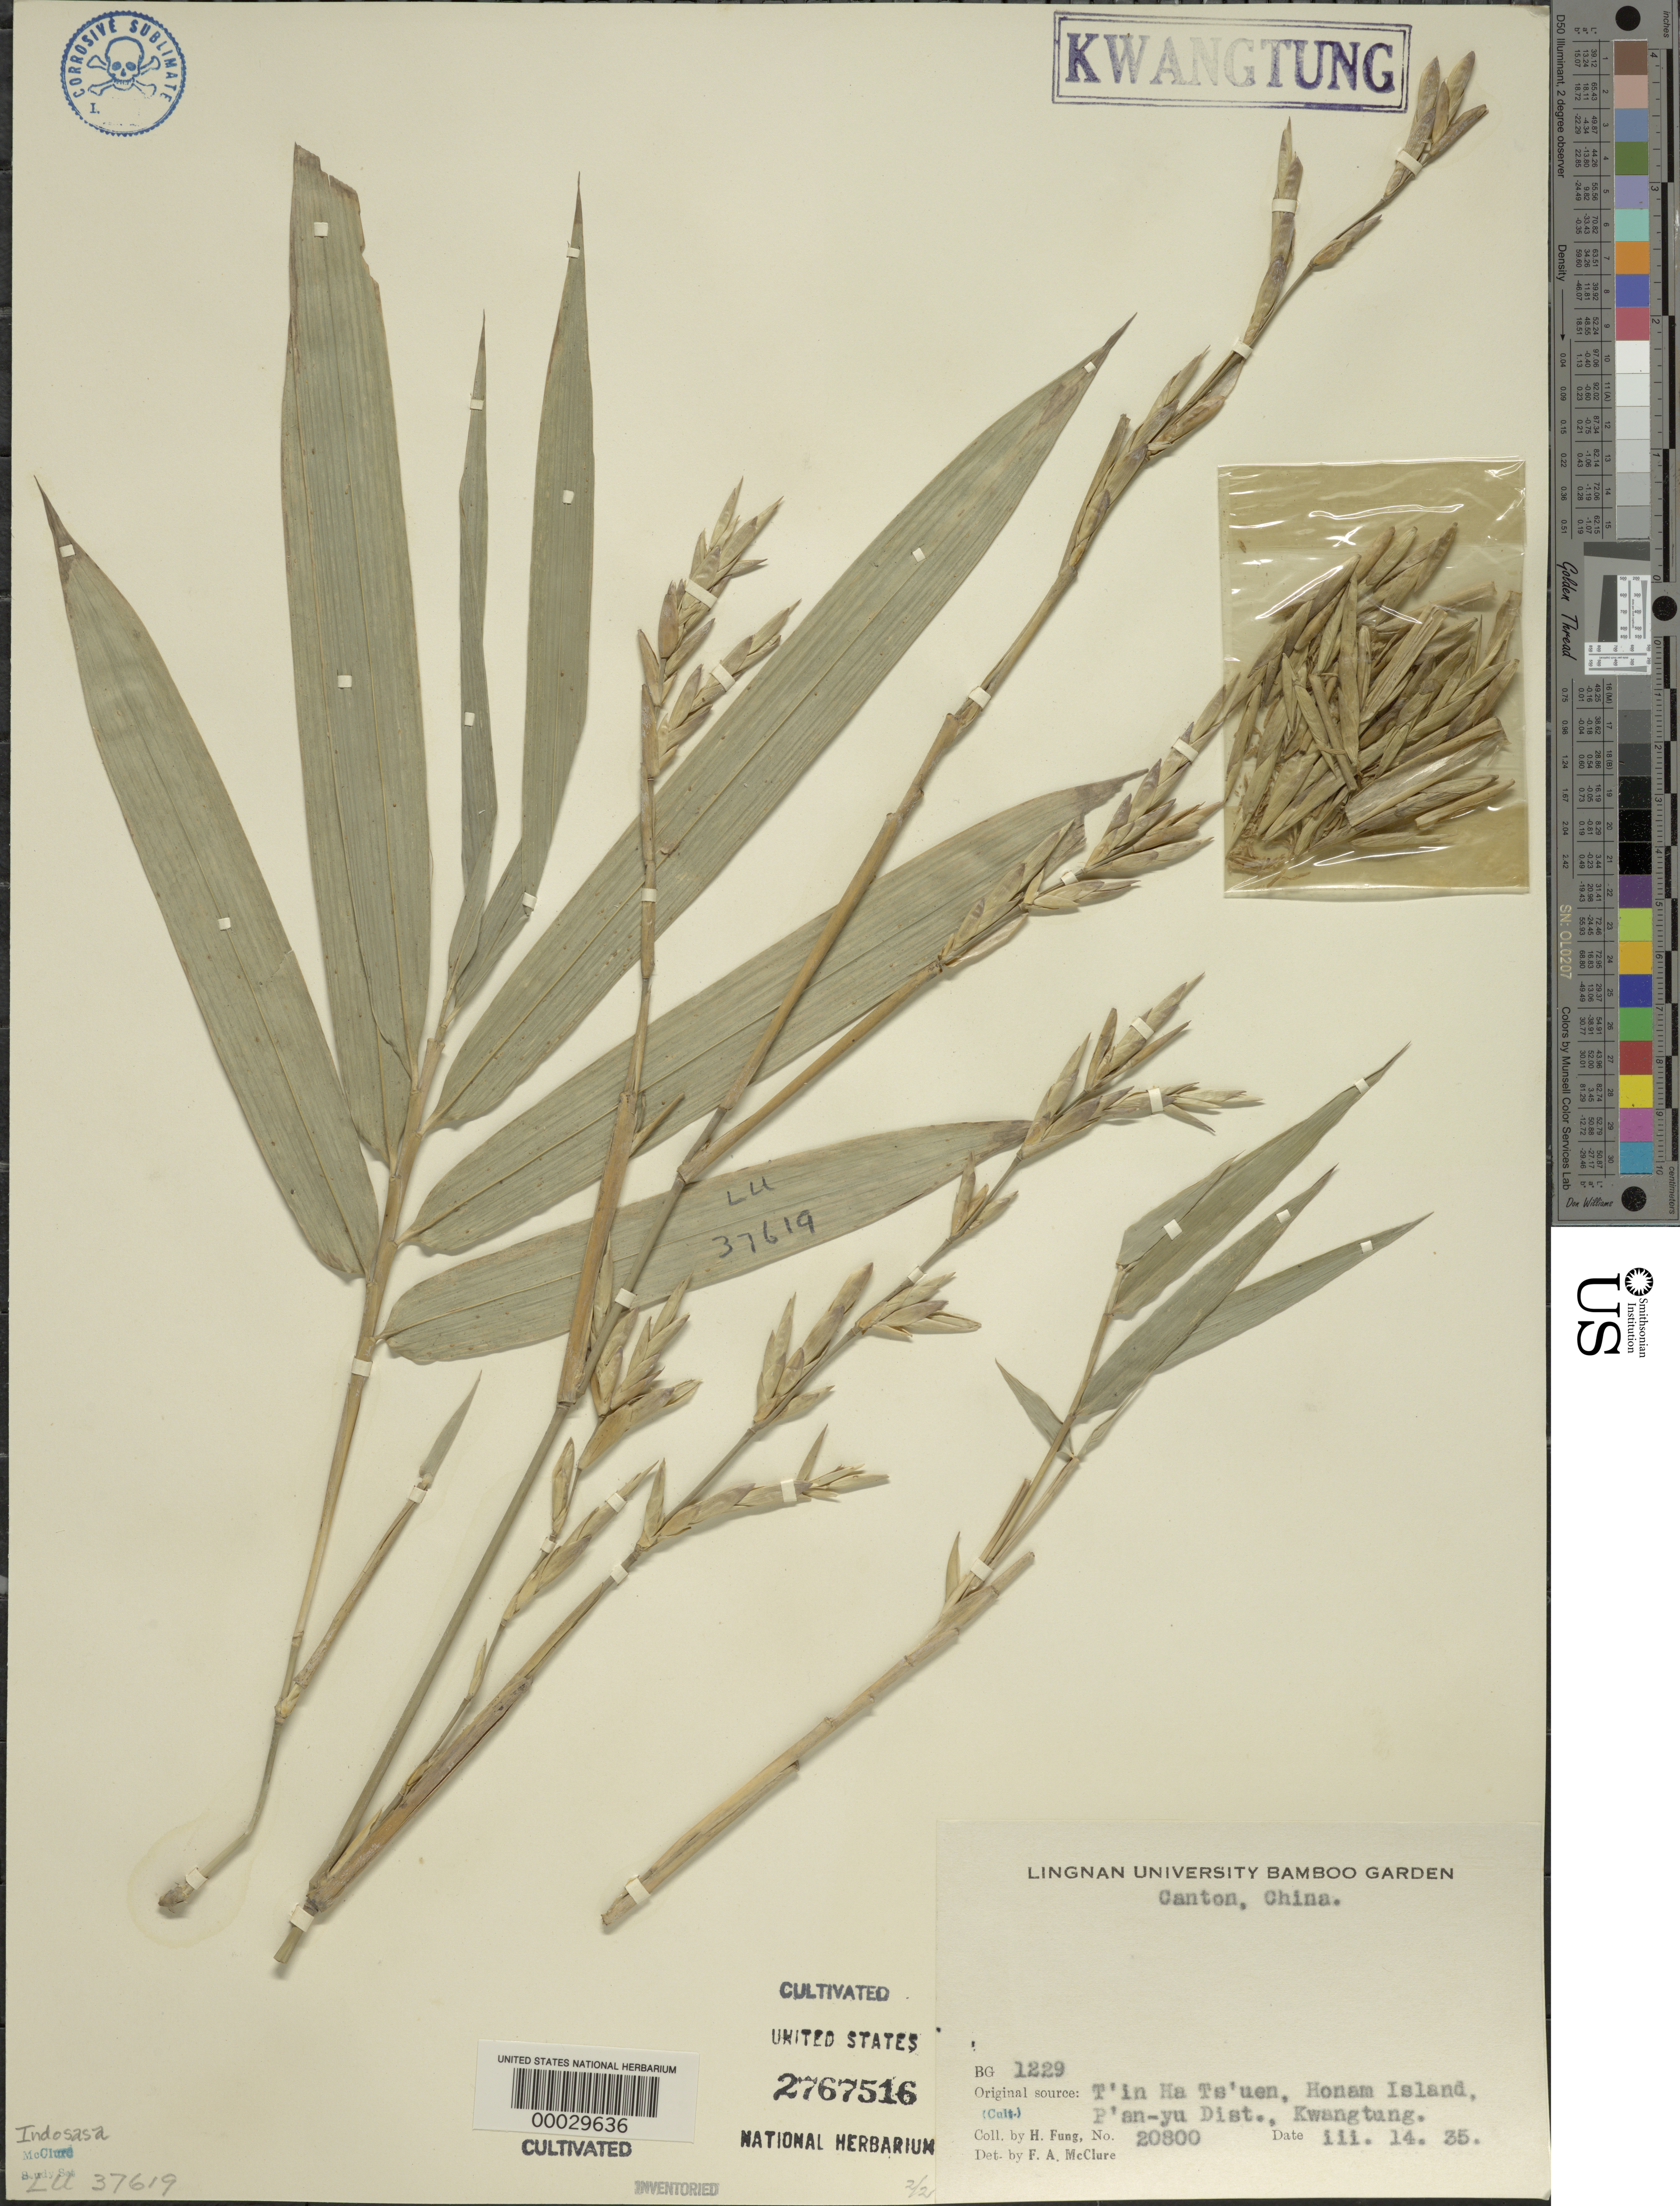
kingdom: Plantae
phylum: Tracheophyta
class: Liliopsida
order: Poales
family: Poaceae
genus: Indosasa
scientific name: Indosasa sp.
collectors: H. L. Fung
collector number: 20800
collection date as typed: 14 Mar 1935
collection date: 1935-03-14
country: China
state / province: Guangdong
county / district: Guangzhou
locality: L.u. bamboo garden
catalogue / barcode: US 2767516